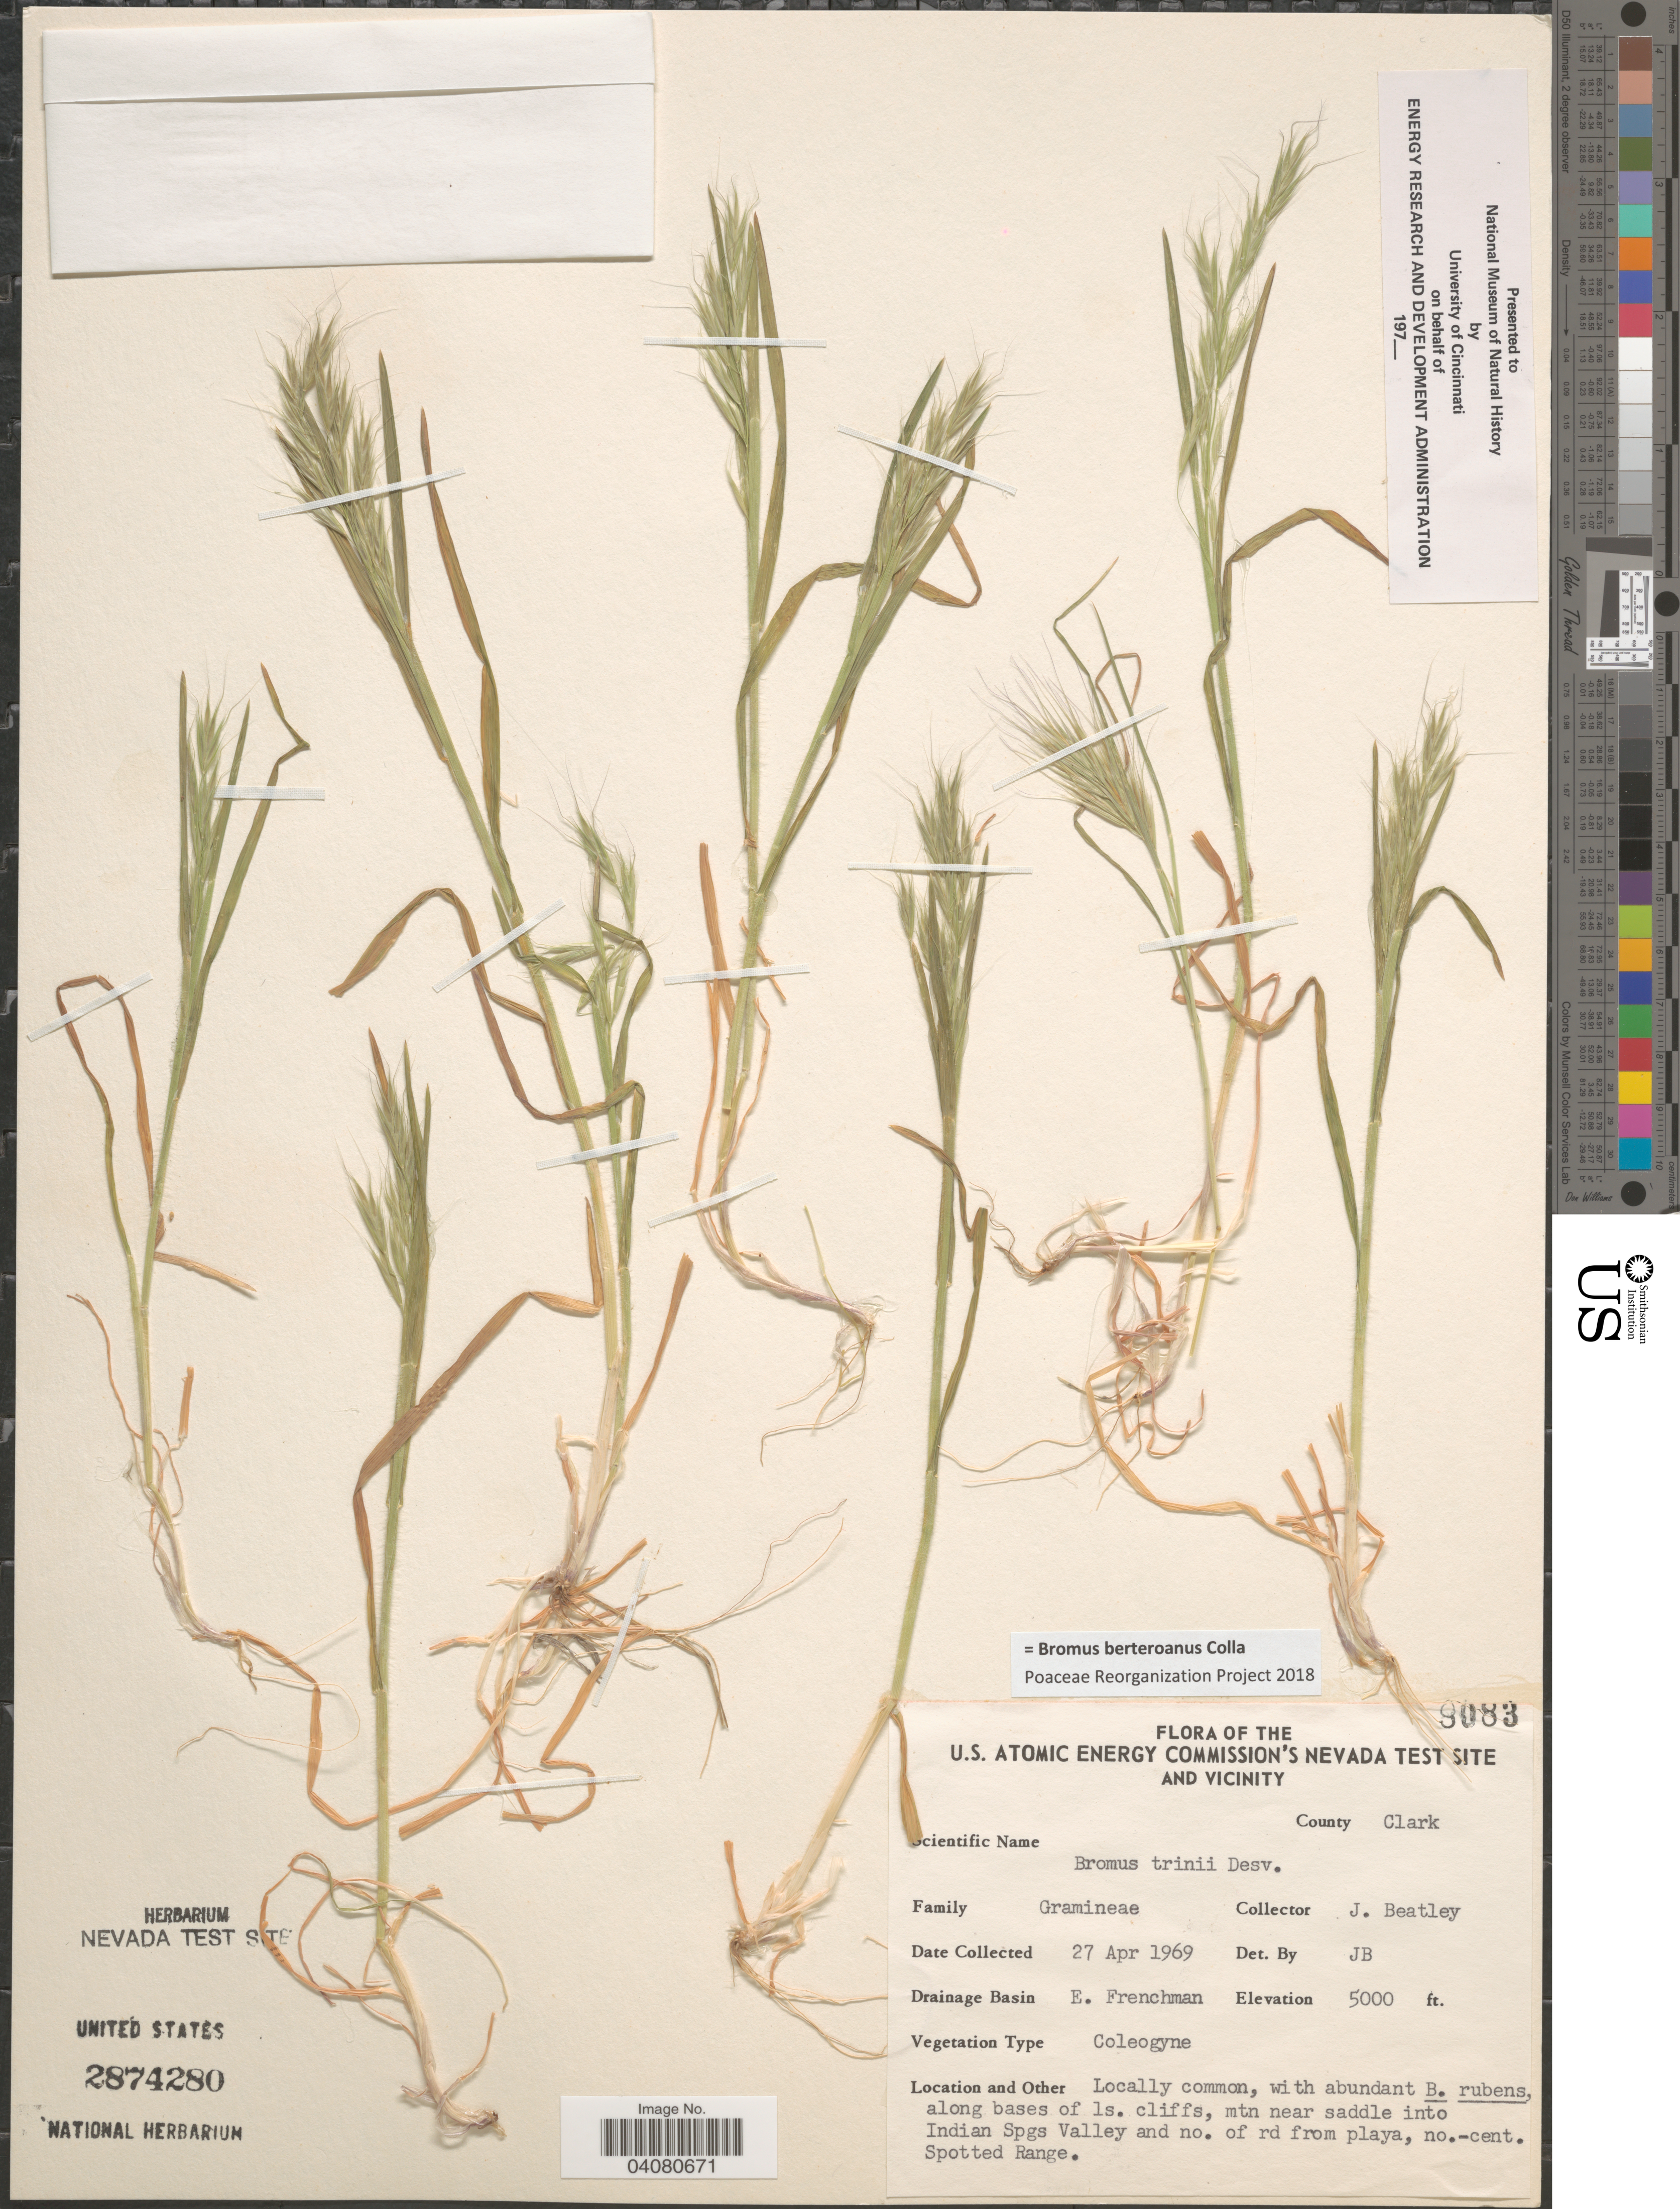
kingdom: Plantae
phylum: Tracheophyta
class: Liliopsida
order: Poales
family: Poaceae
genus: Bromus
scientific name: Bromus berteroanus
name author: Colla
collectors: J. C. Beatley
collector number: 9083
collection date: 1969-04-27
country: United States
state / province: Nevada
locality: U.S. Atomic Energy Commission's Nevada Test Site and Vicinity. County Clark. Drainage Basin Amargosa. Common in shrubs around rock outcrops above jnct of rd to Indian Spgs from Beatty and major wash below Indian Spgs, se. Bullfrog Hills.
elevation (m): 1524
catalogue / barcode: US 2874280